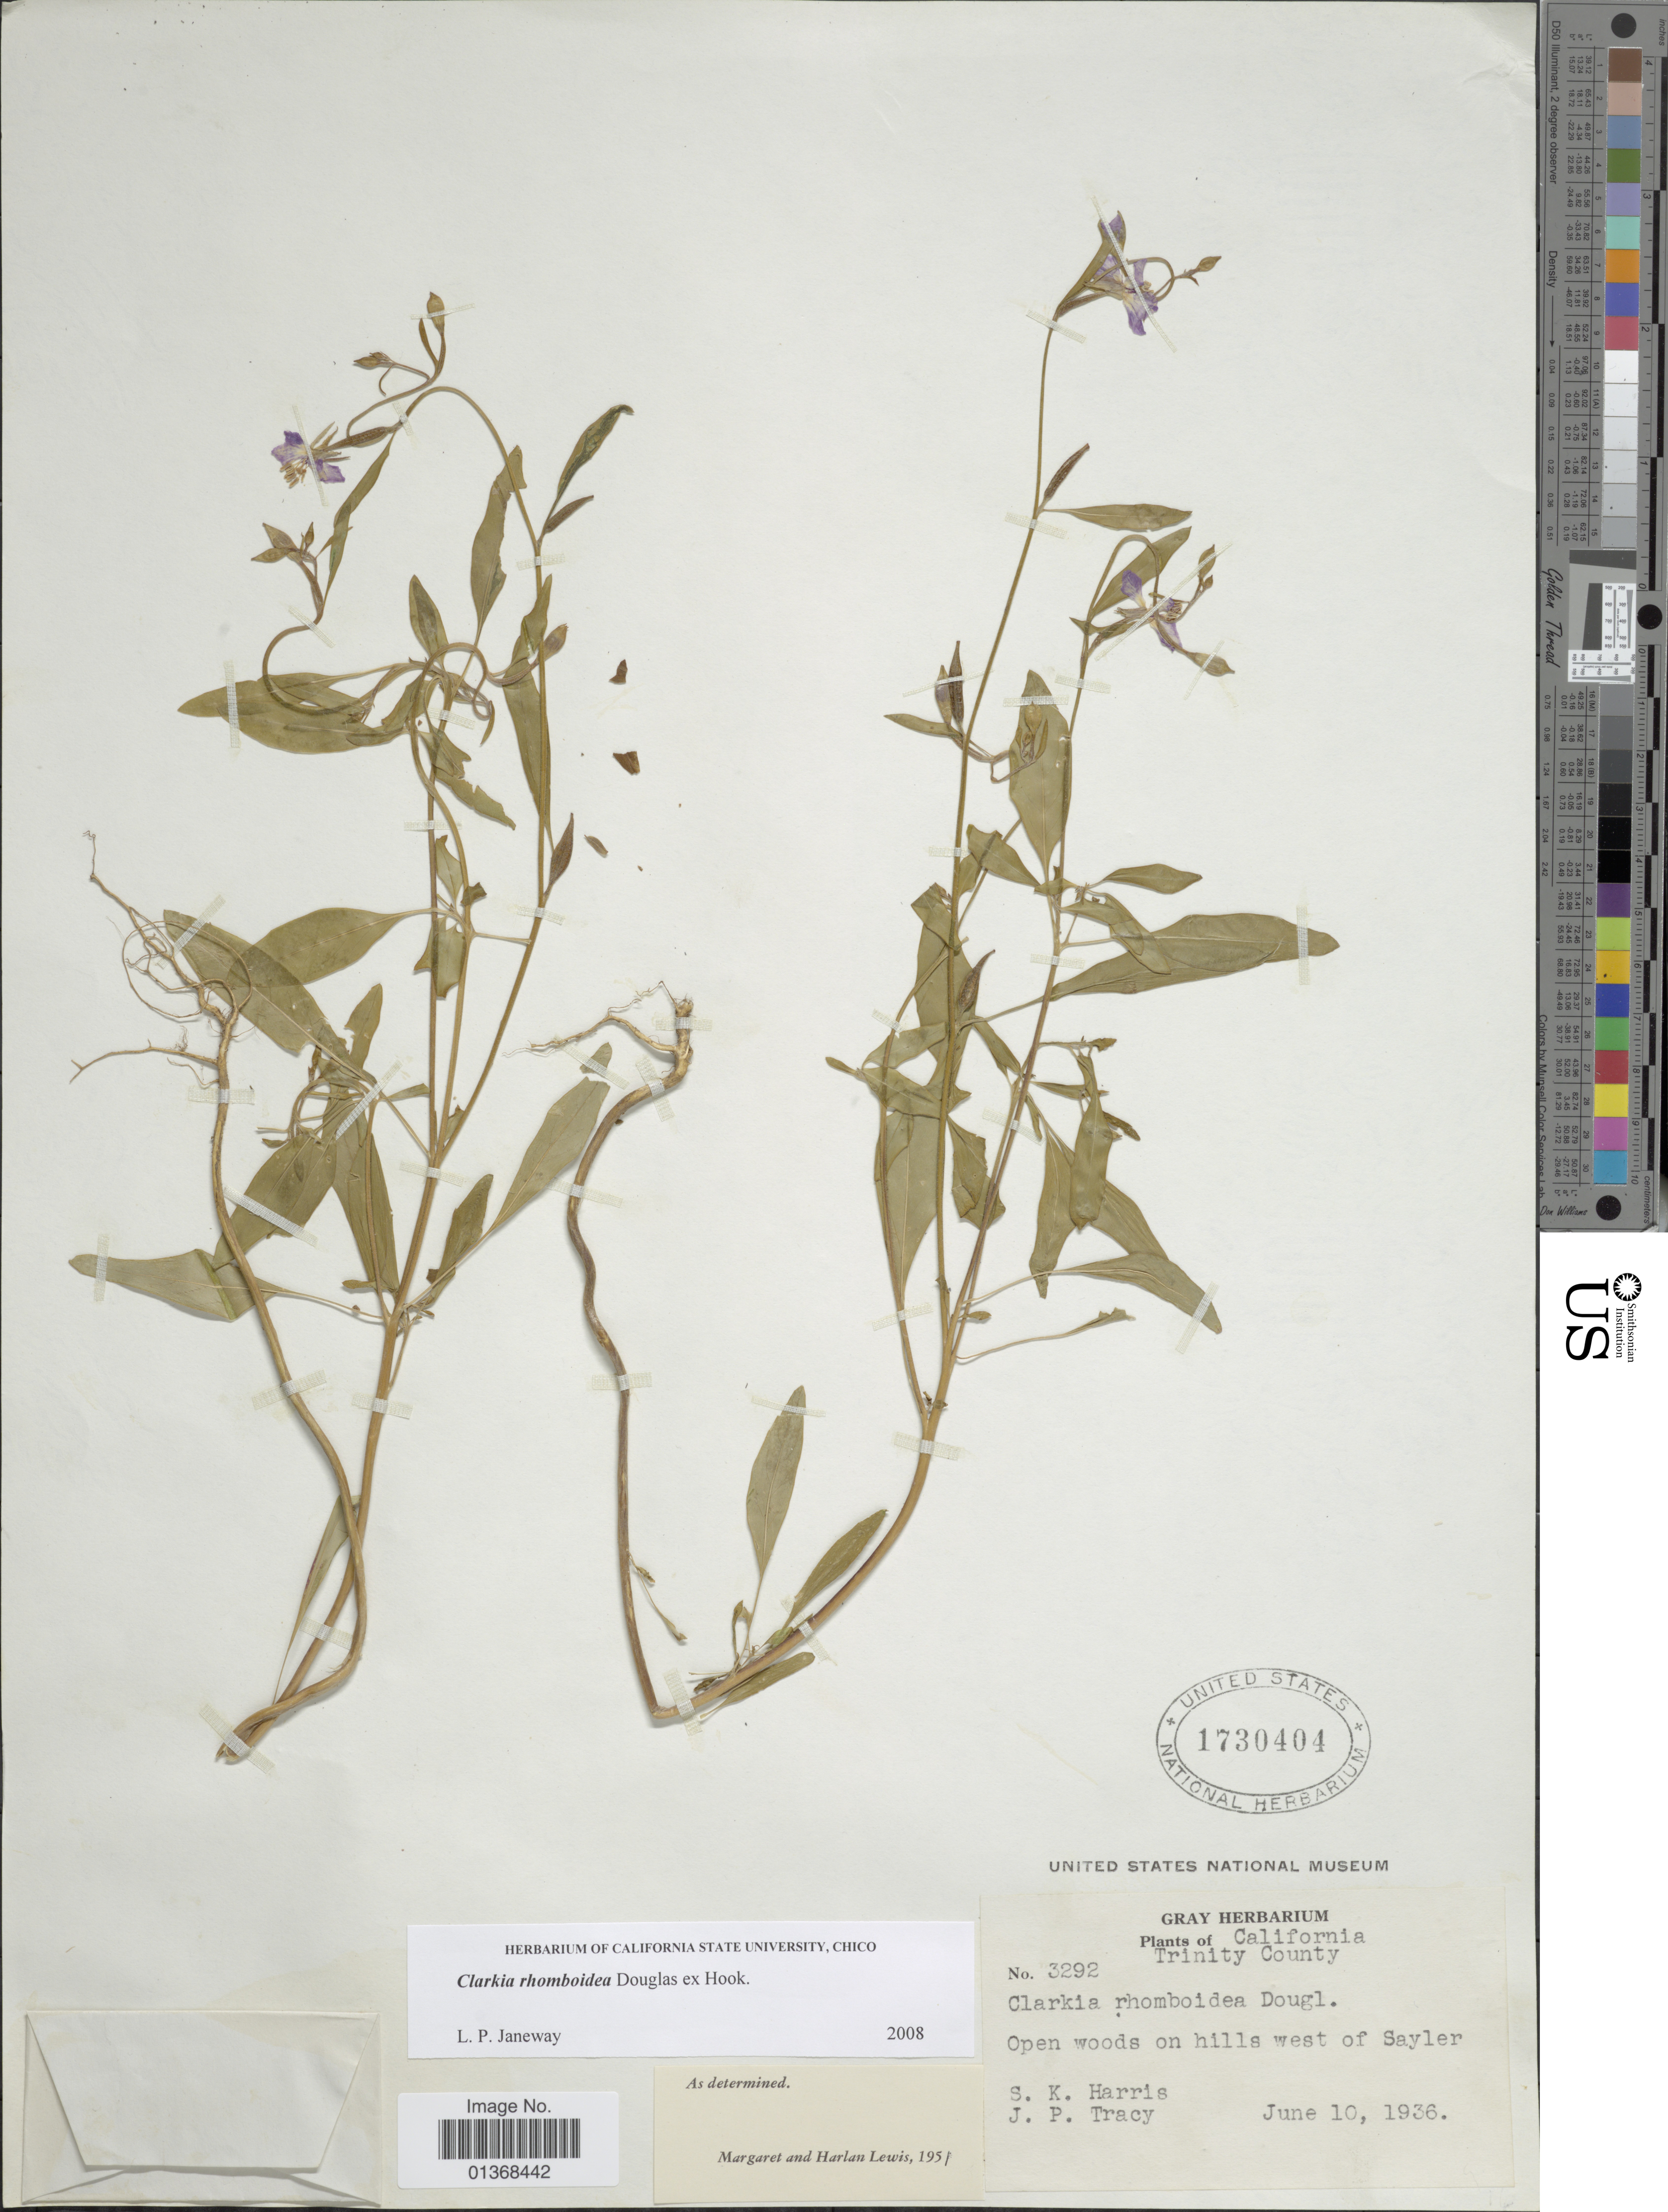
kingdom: Plantae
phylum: Tracheophyta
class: Magnoliopsida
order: Myrtales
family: Onagraceae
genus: Clarkia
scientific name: Clarkia rhomboidea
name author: Douglas ex Hook.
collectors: S. K. Harris & J. Tracy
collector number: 3292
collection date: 1936-06-10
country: United States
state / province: California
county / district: Trinity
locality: Trinity County, Open woods on hills west of Sayler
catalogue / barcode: US 1730404